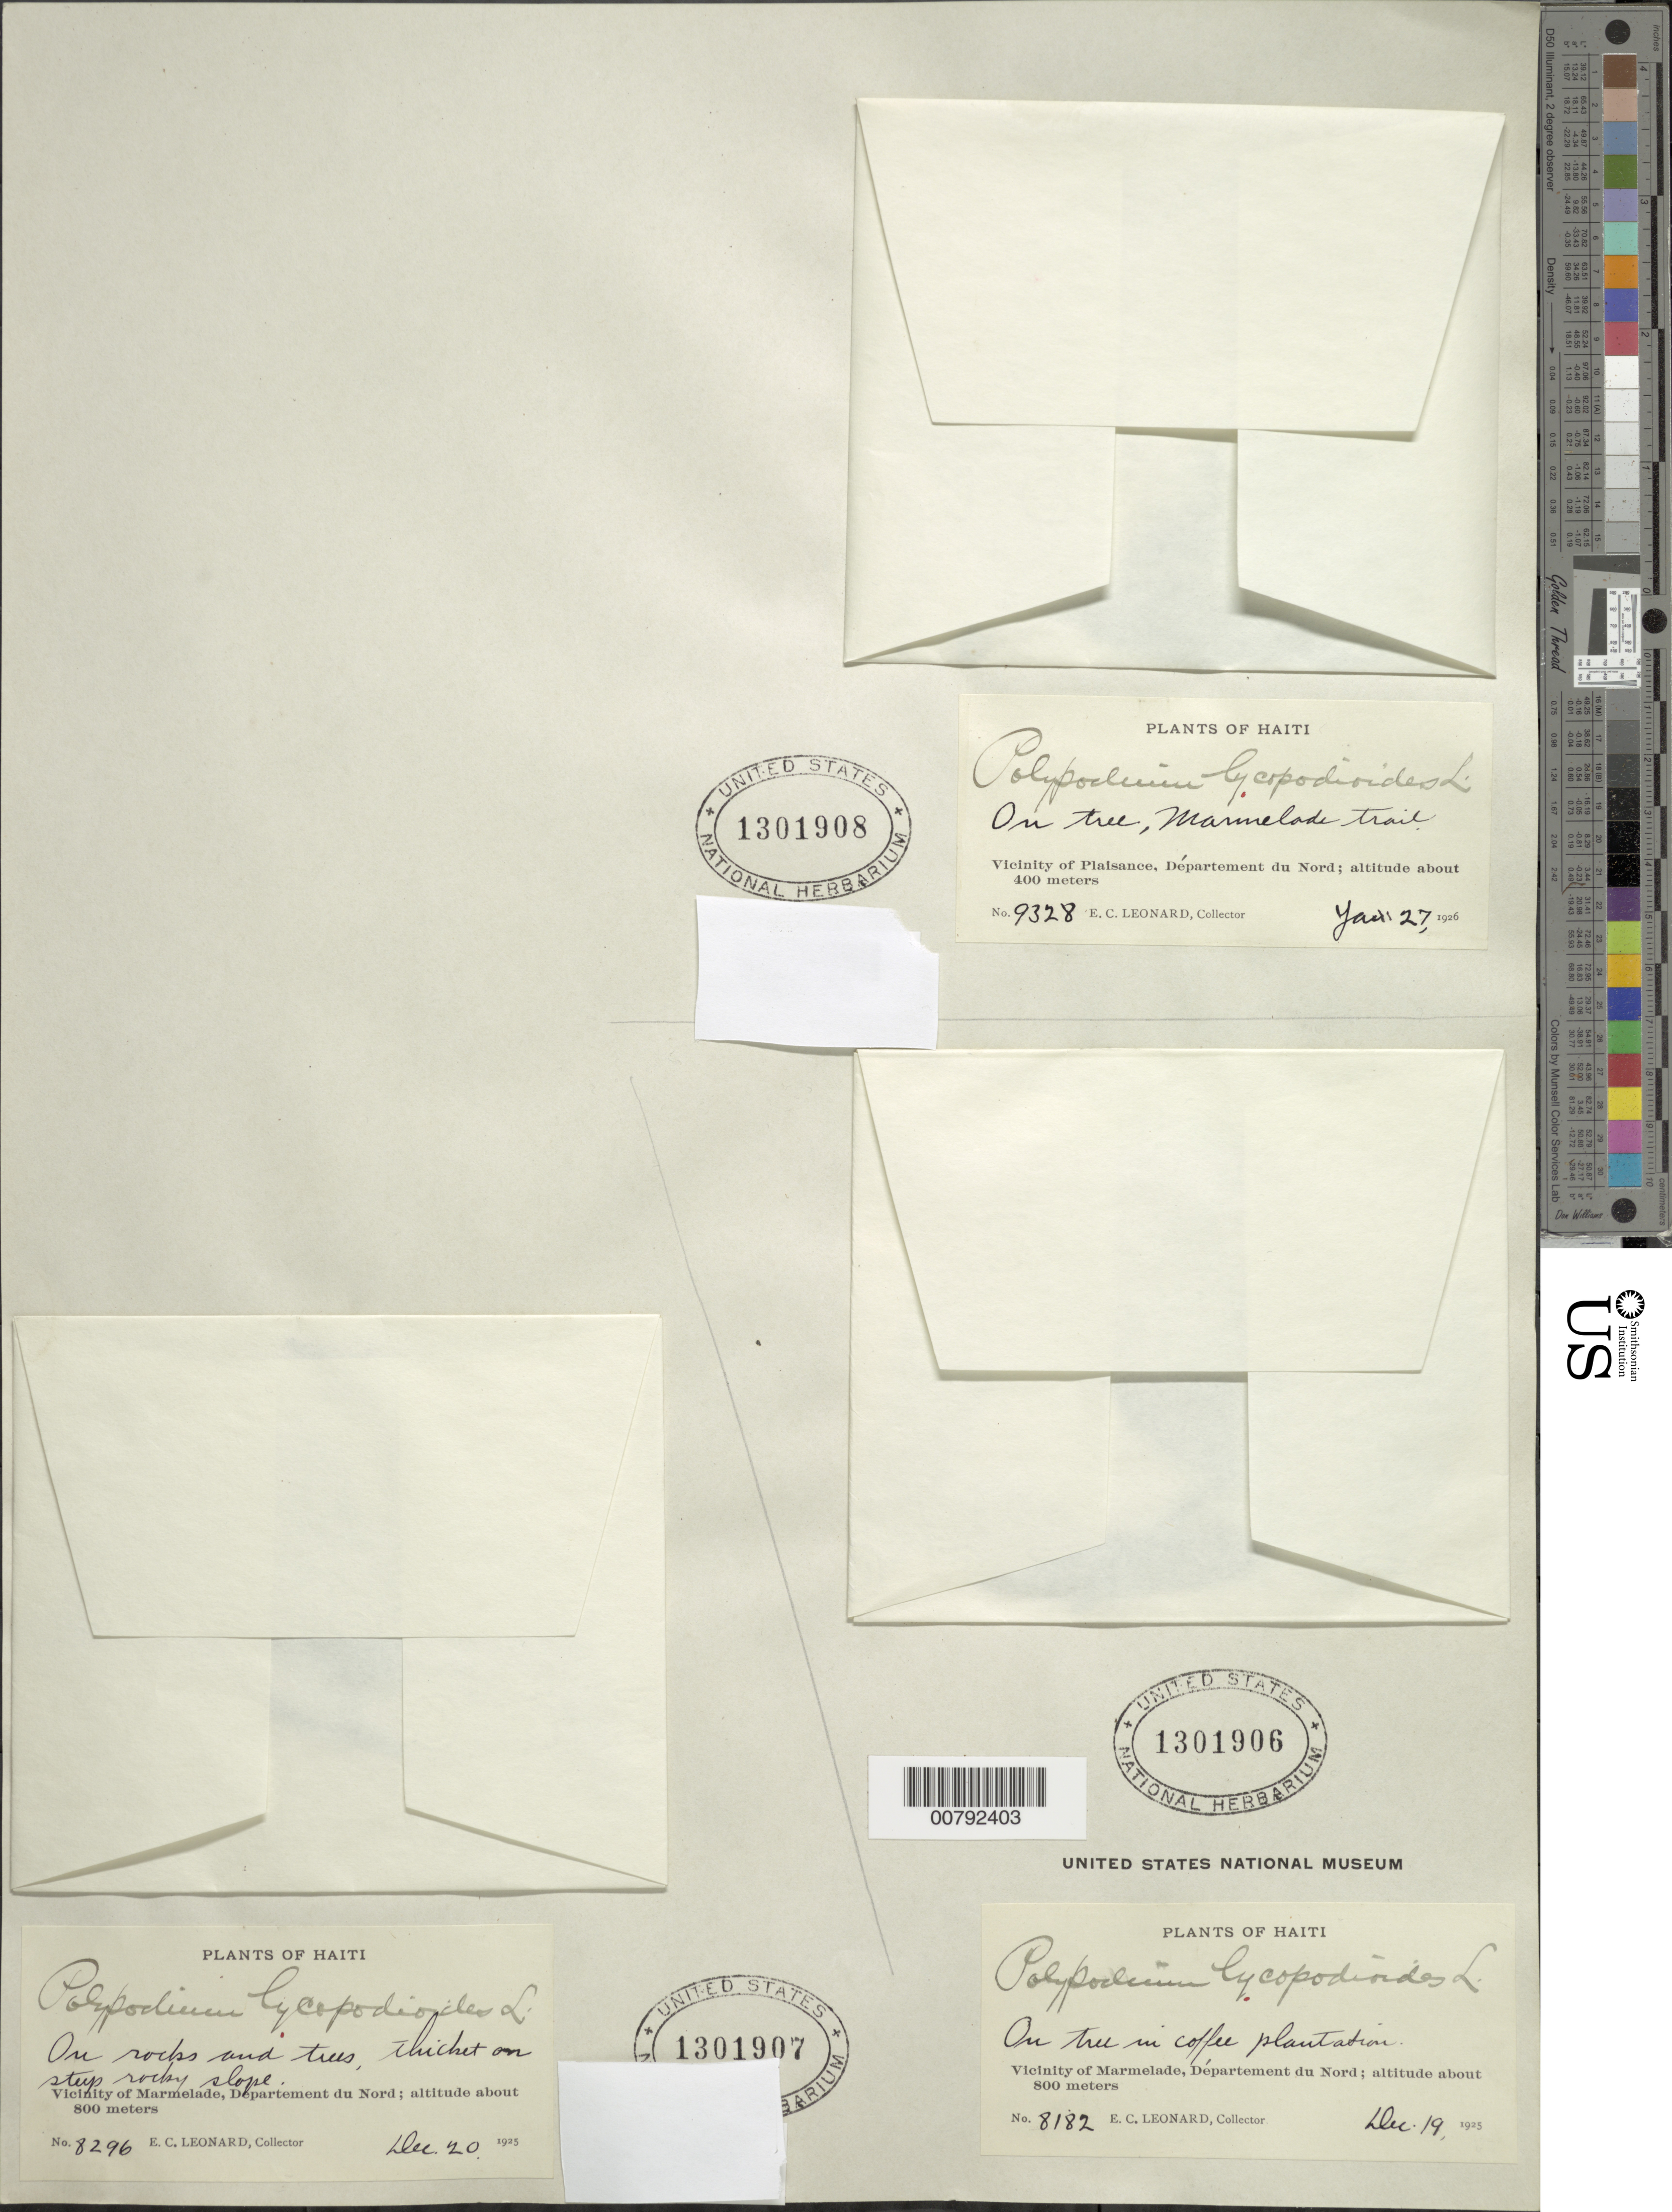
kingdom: Plantae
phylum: Tracheophyta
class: Polypodiopsida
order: Polypodiales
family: Polypodiaceae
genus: Microgramma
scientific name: Microgramma lycopodioides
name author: (L.) Copel.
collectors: E. C. Leonard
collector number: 8182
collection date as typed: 19 Dec 1925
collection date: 1925-12-19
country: Haiti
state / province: Nord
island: Hispaniola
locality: Marmelade vicinity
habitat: Coffee plantation, on tree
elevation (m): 800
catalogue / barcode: US 1301906